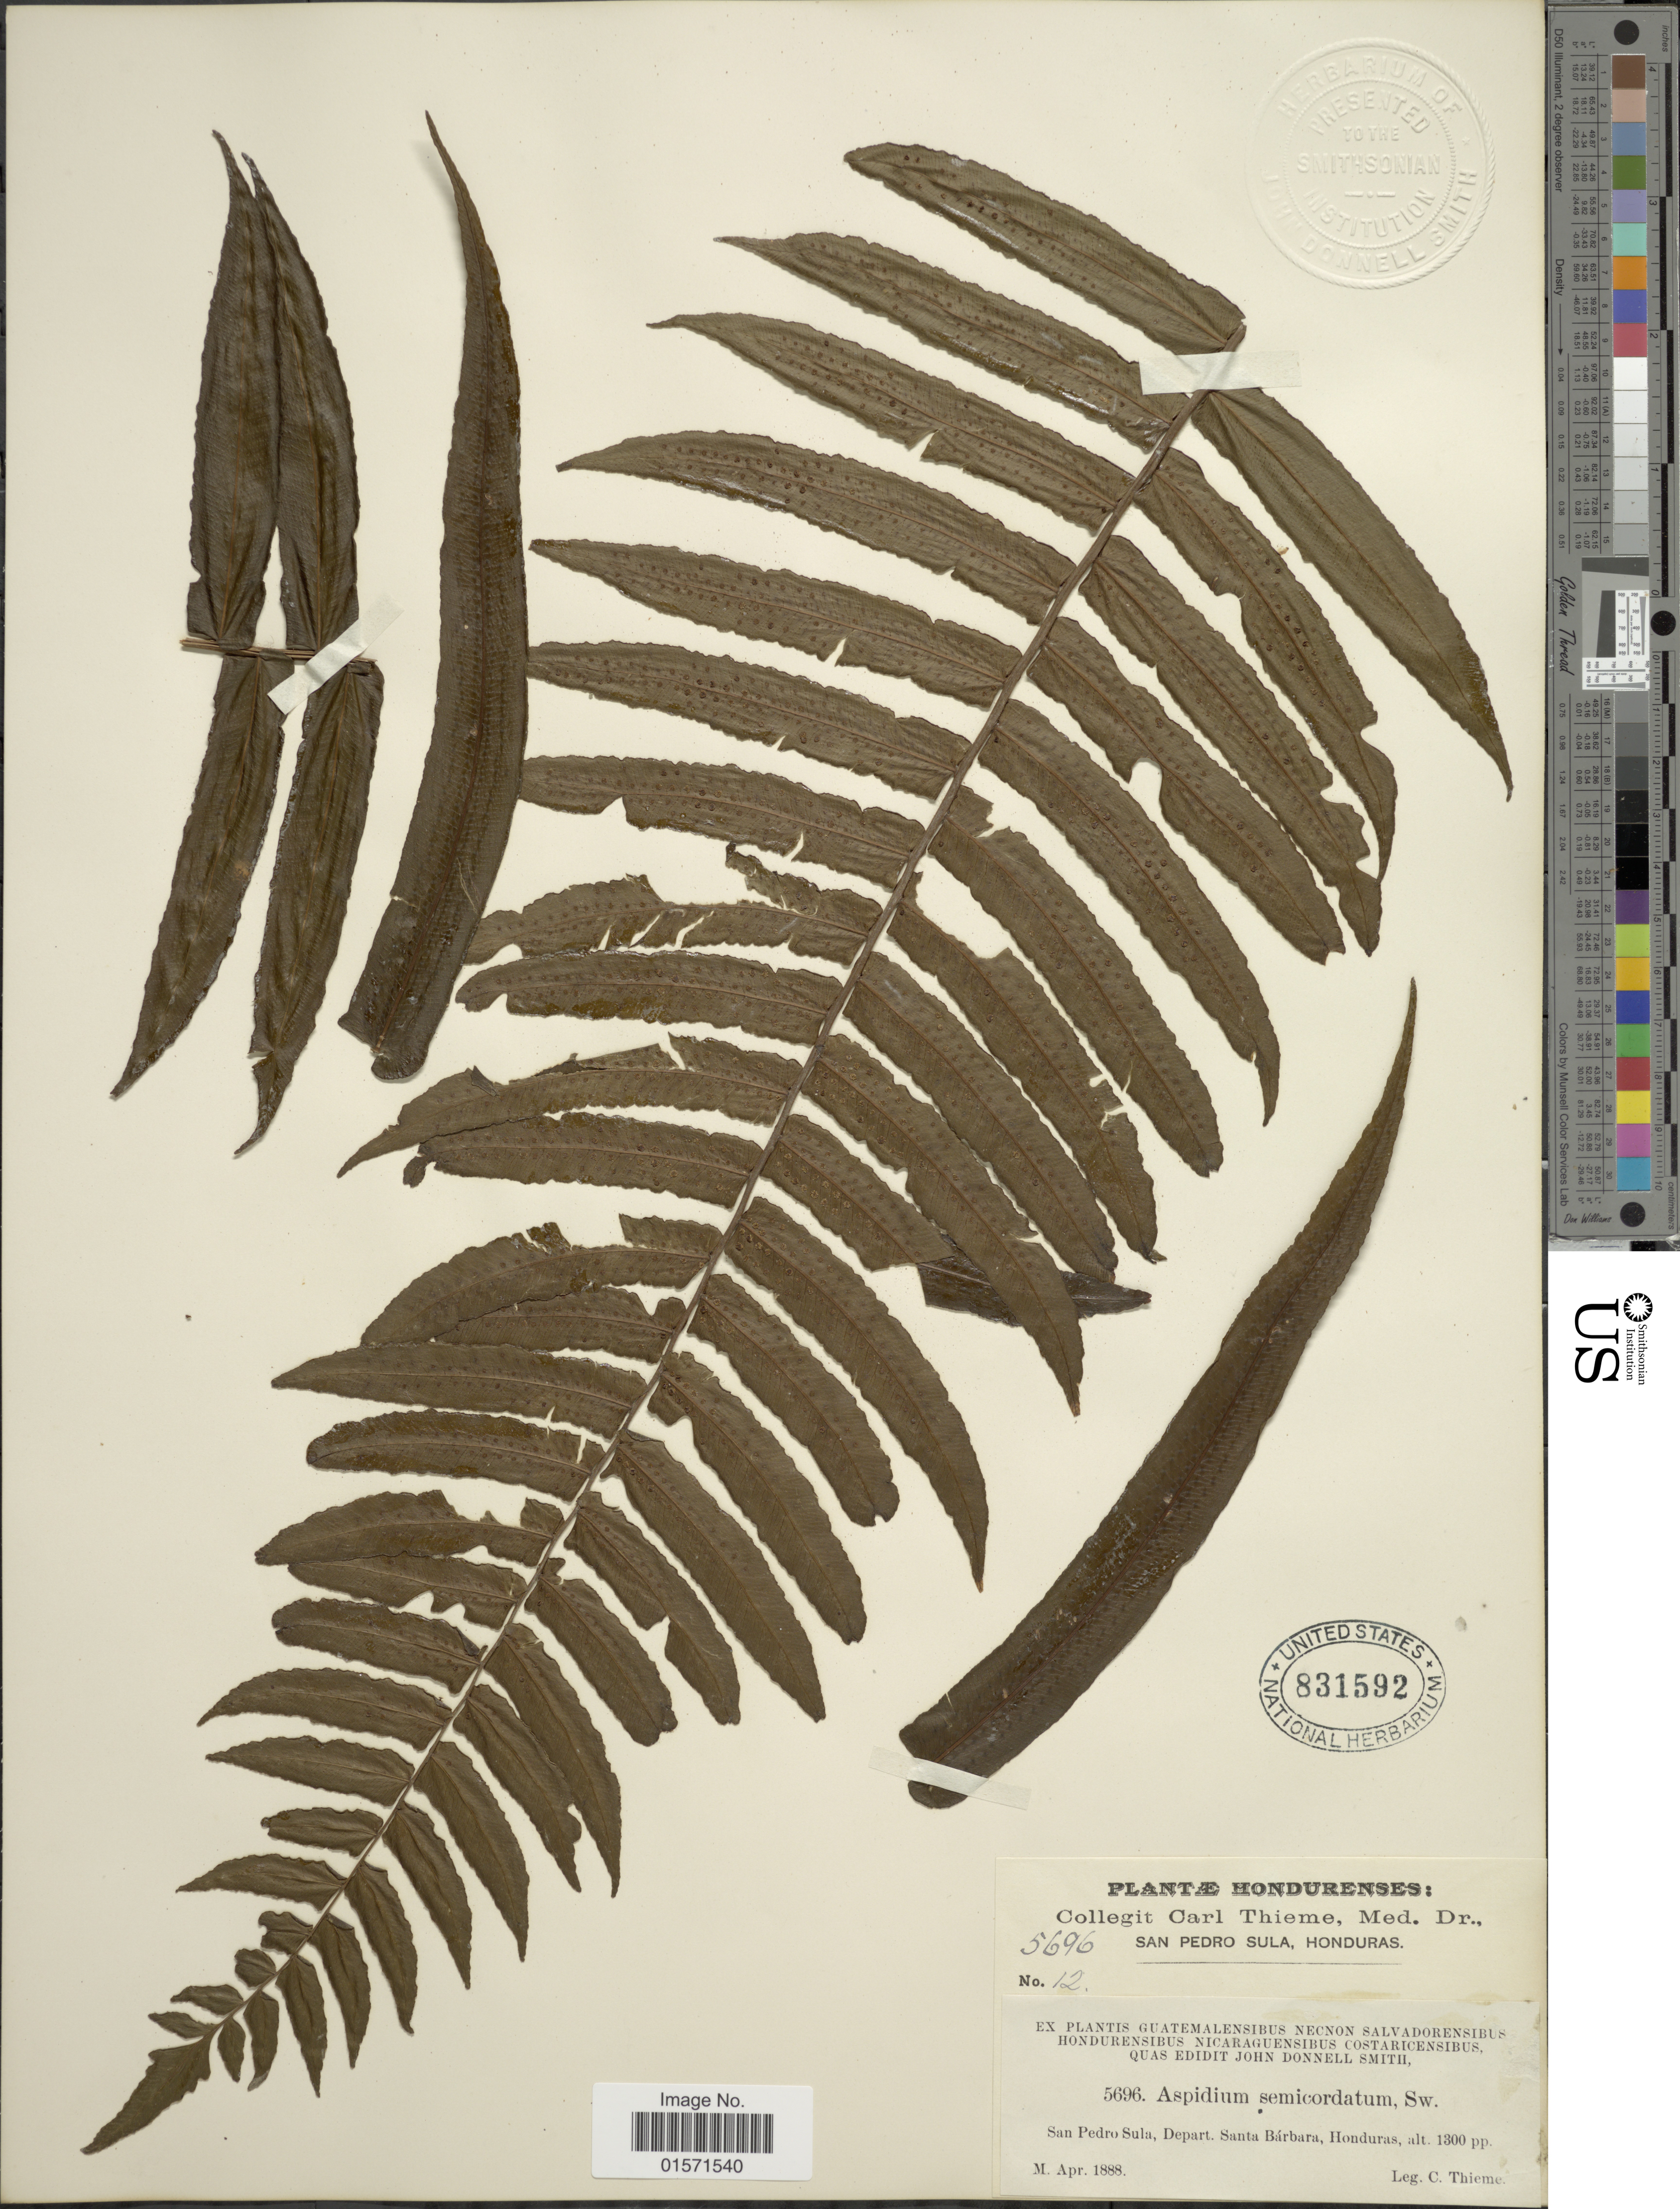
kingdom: Plantae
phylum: Tracheophyta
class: Polypodiopsida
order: Polypodiales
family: Lomariopsidaceae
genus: Cyclopeltis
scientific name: Cyclopeltis semicordata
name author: (Sw.) J. Sm.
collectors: C. Thieme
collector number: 5696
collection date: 1888-04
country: Honduras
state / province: Santa Bárbara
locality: San Pedro Sula, Honduras. Depart. Santa Barbara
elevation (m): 396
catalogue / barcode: US 831592